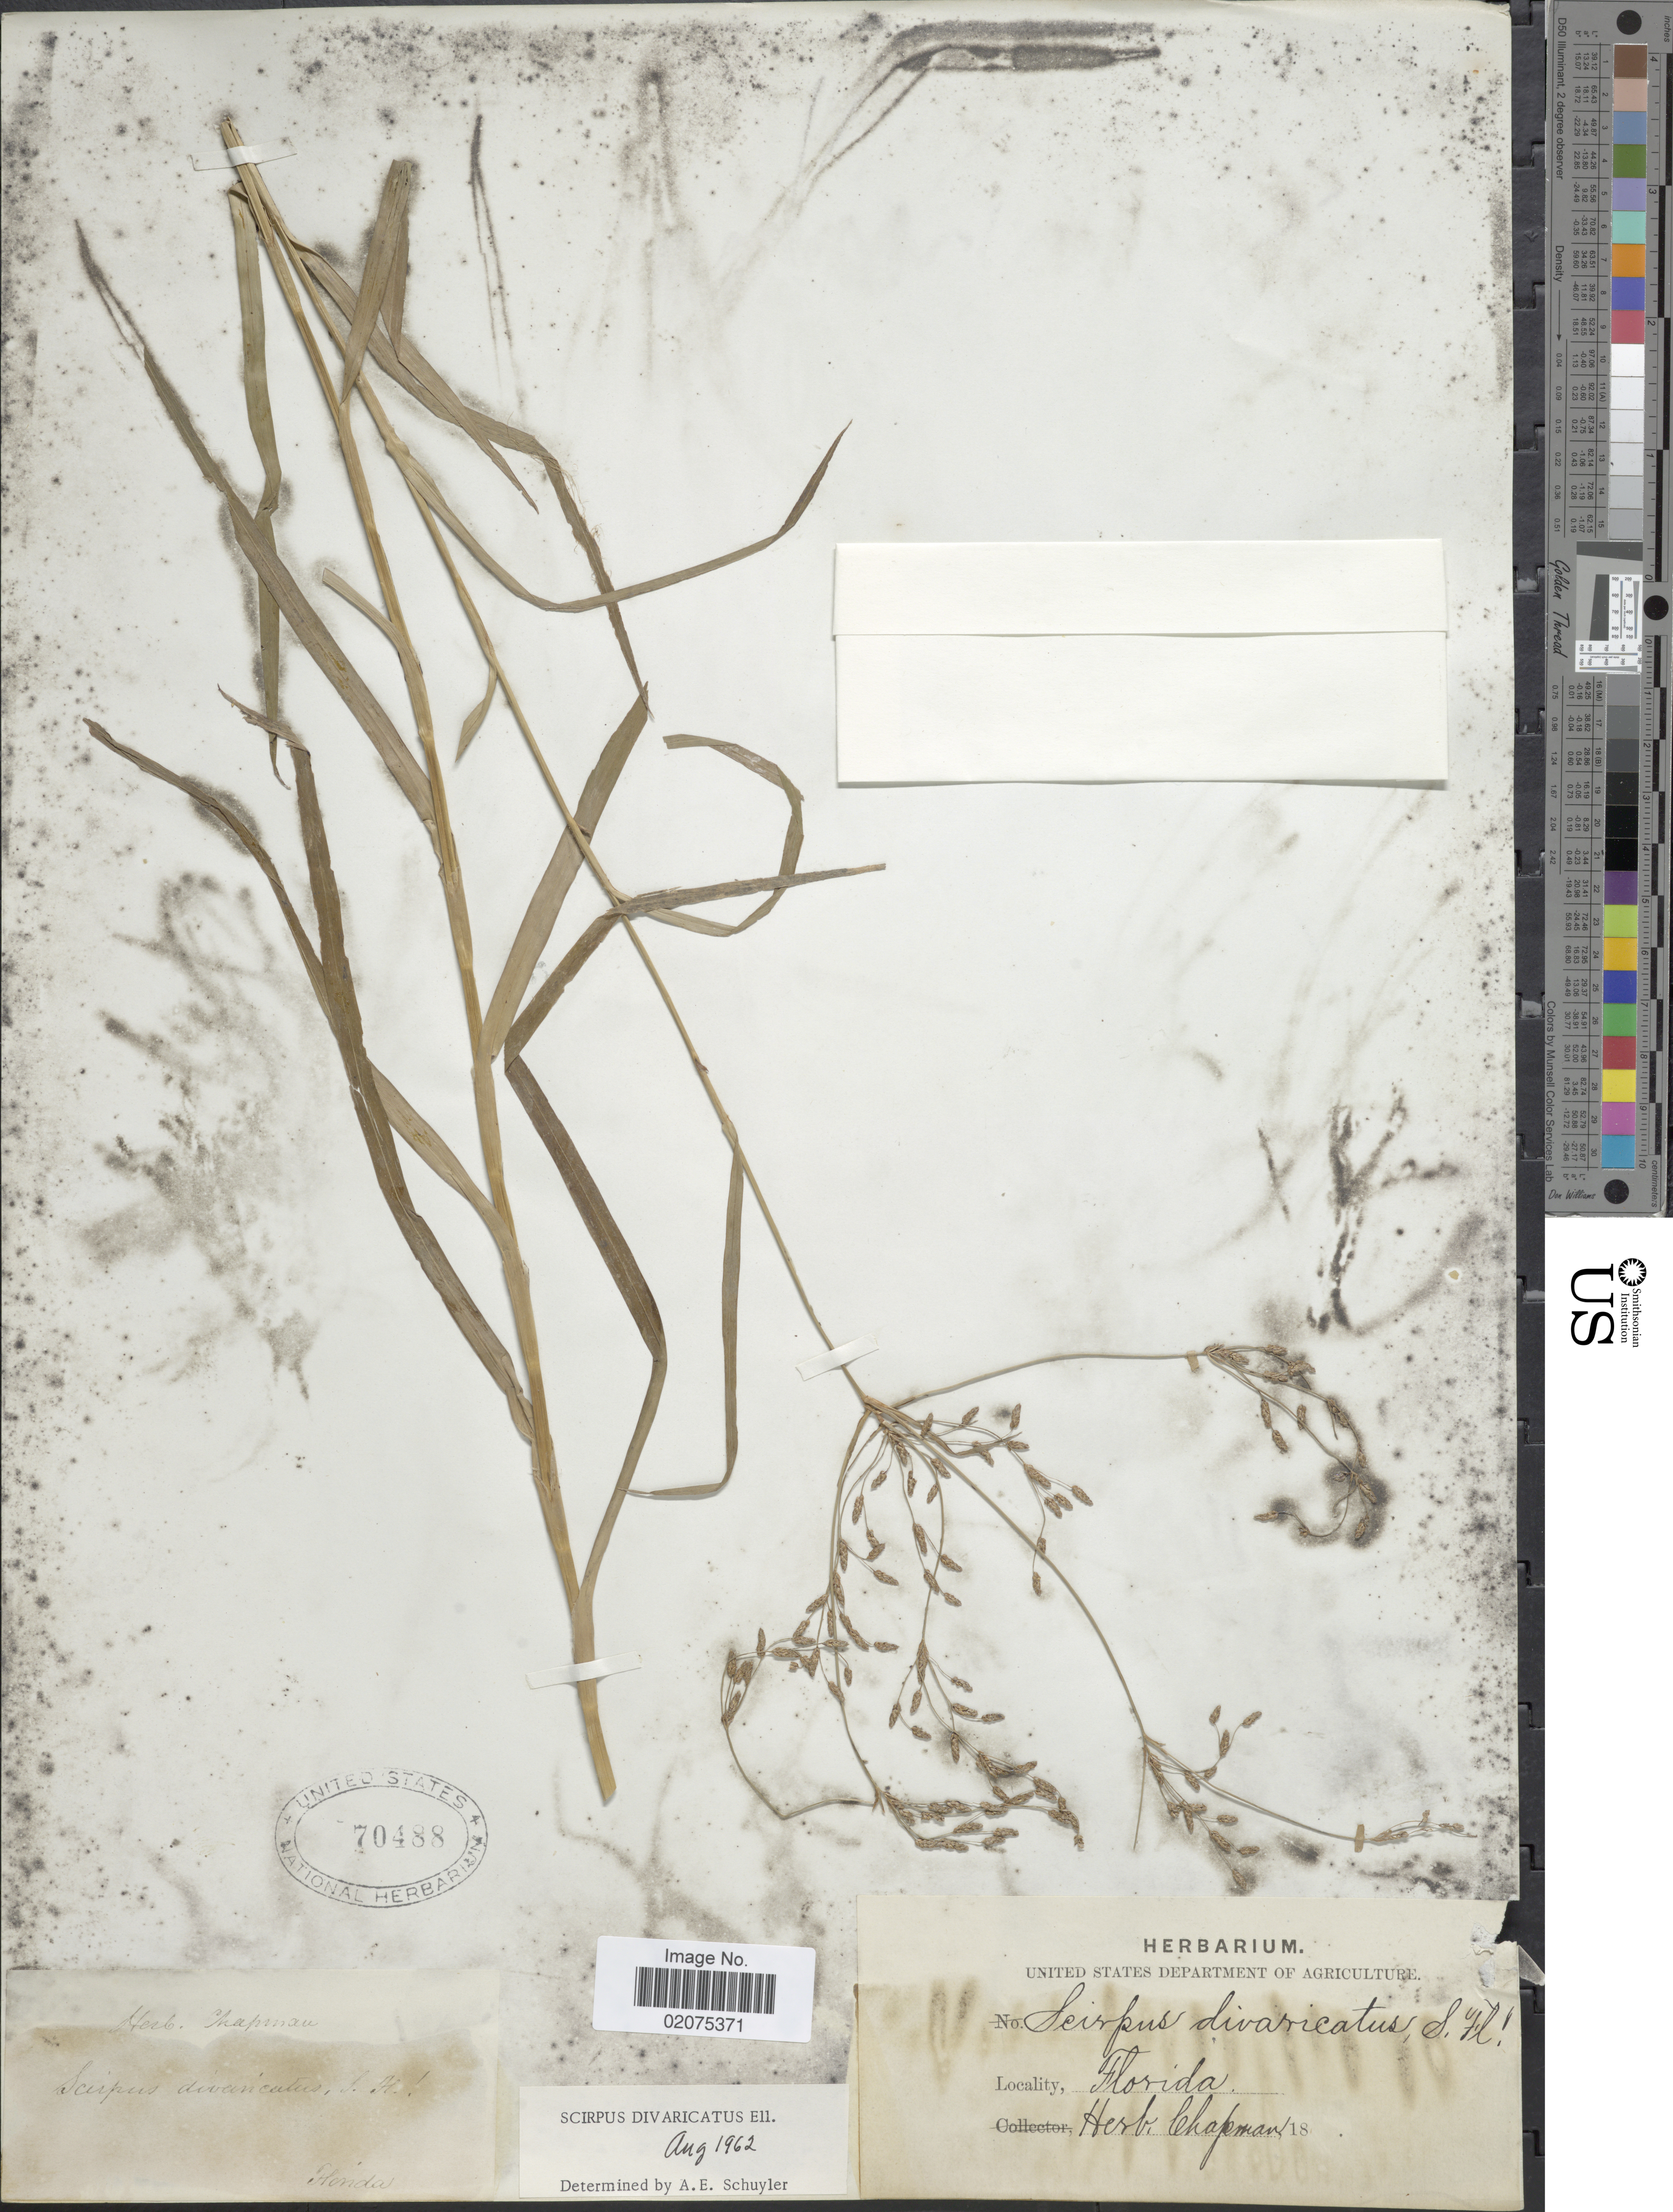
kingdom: Plantae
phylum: Tracheophyta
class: Liliopsida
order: Poales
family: Cyperaceae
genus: Scirpus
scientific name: Scirpus divaricatus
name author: Elliott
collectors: ex herb. Chapman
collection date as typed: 18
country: United States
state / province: Florida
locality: Florida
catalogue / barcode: US 70488